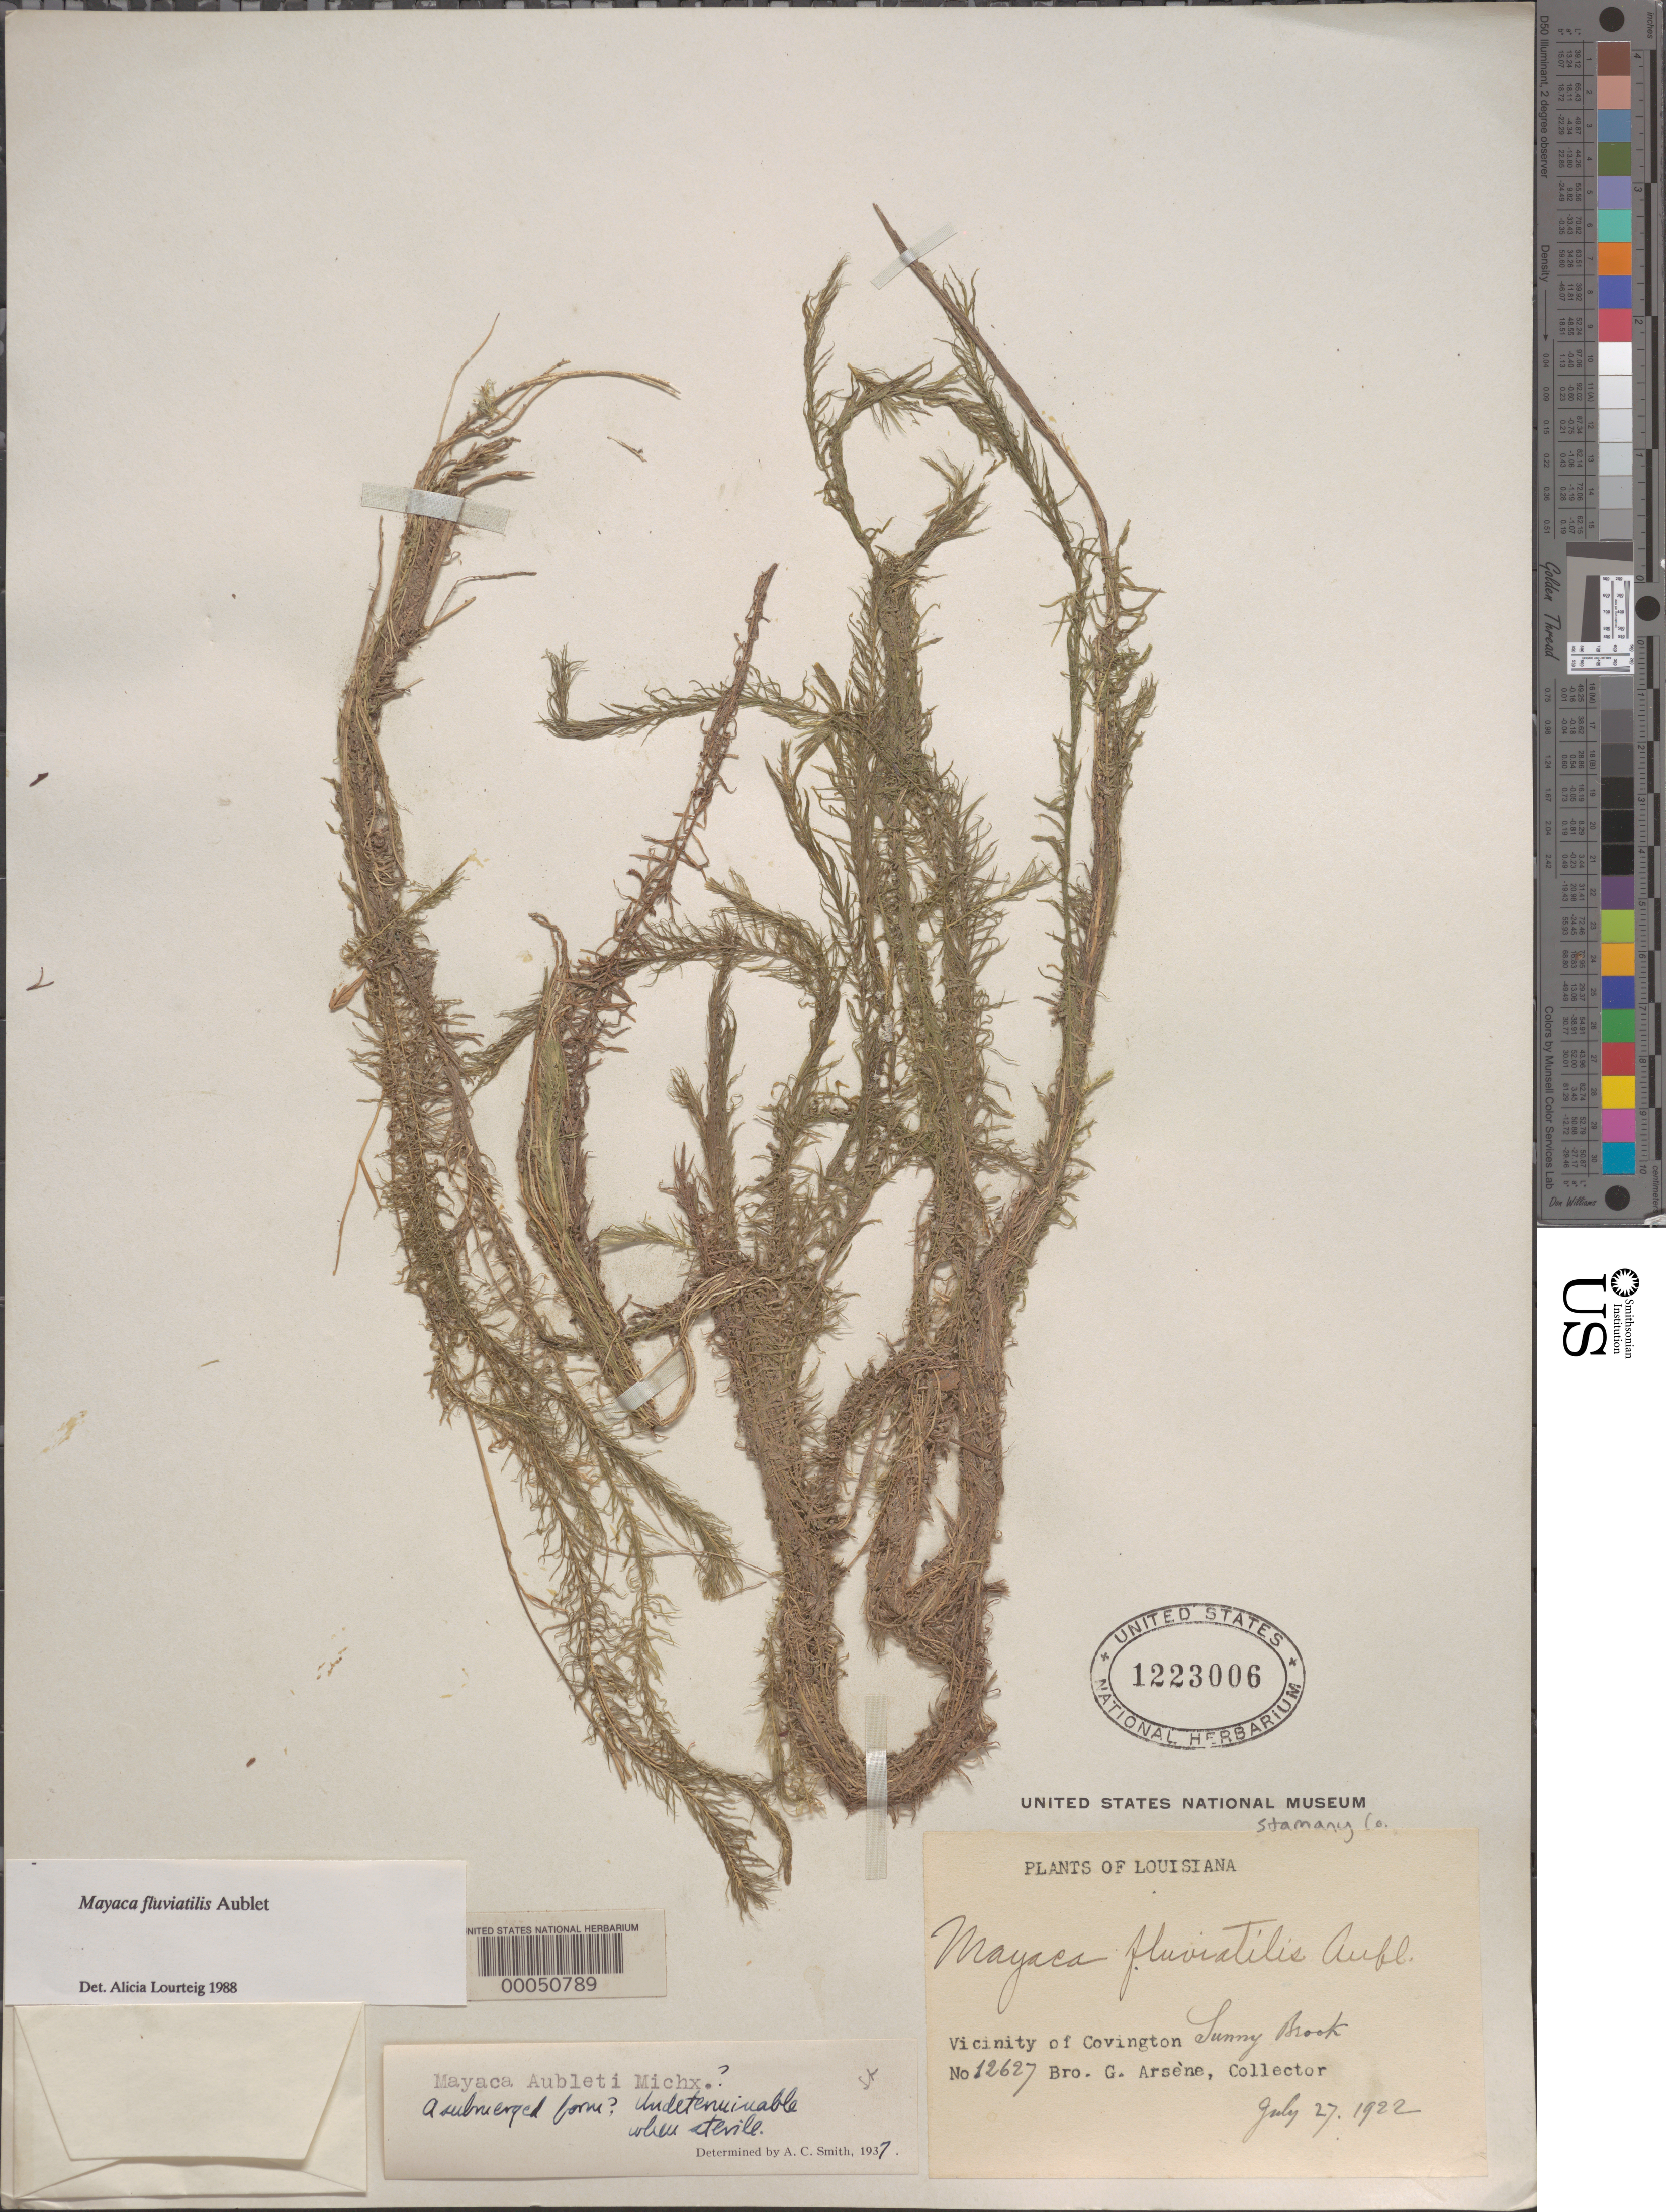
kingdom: Plantae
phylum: Tracheophyta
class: Liliopsida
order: Poales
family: Mayacaceae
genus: Mayaca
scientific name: Mayaca fluviatilis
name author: Aubl.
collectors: Bro. G. Arsène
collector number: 12627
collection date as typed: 27 Jul 1922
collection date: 1922-07-27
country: United States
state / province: Louisiana (?)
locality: Covington (parish or county), sunny brook. [la does not have a covington parish. parish could be east baton rouge or st. tammany; state could be al or ms.]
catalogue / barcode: US 1223006